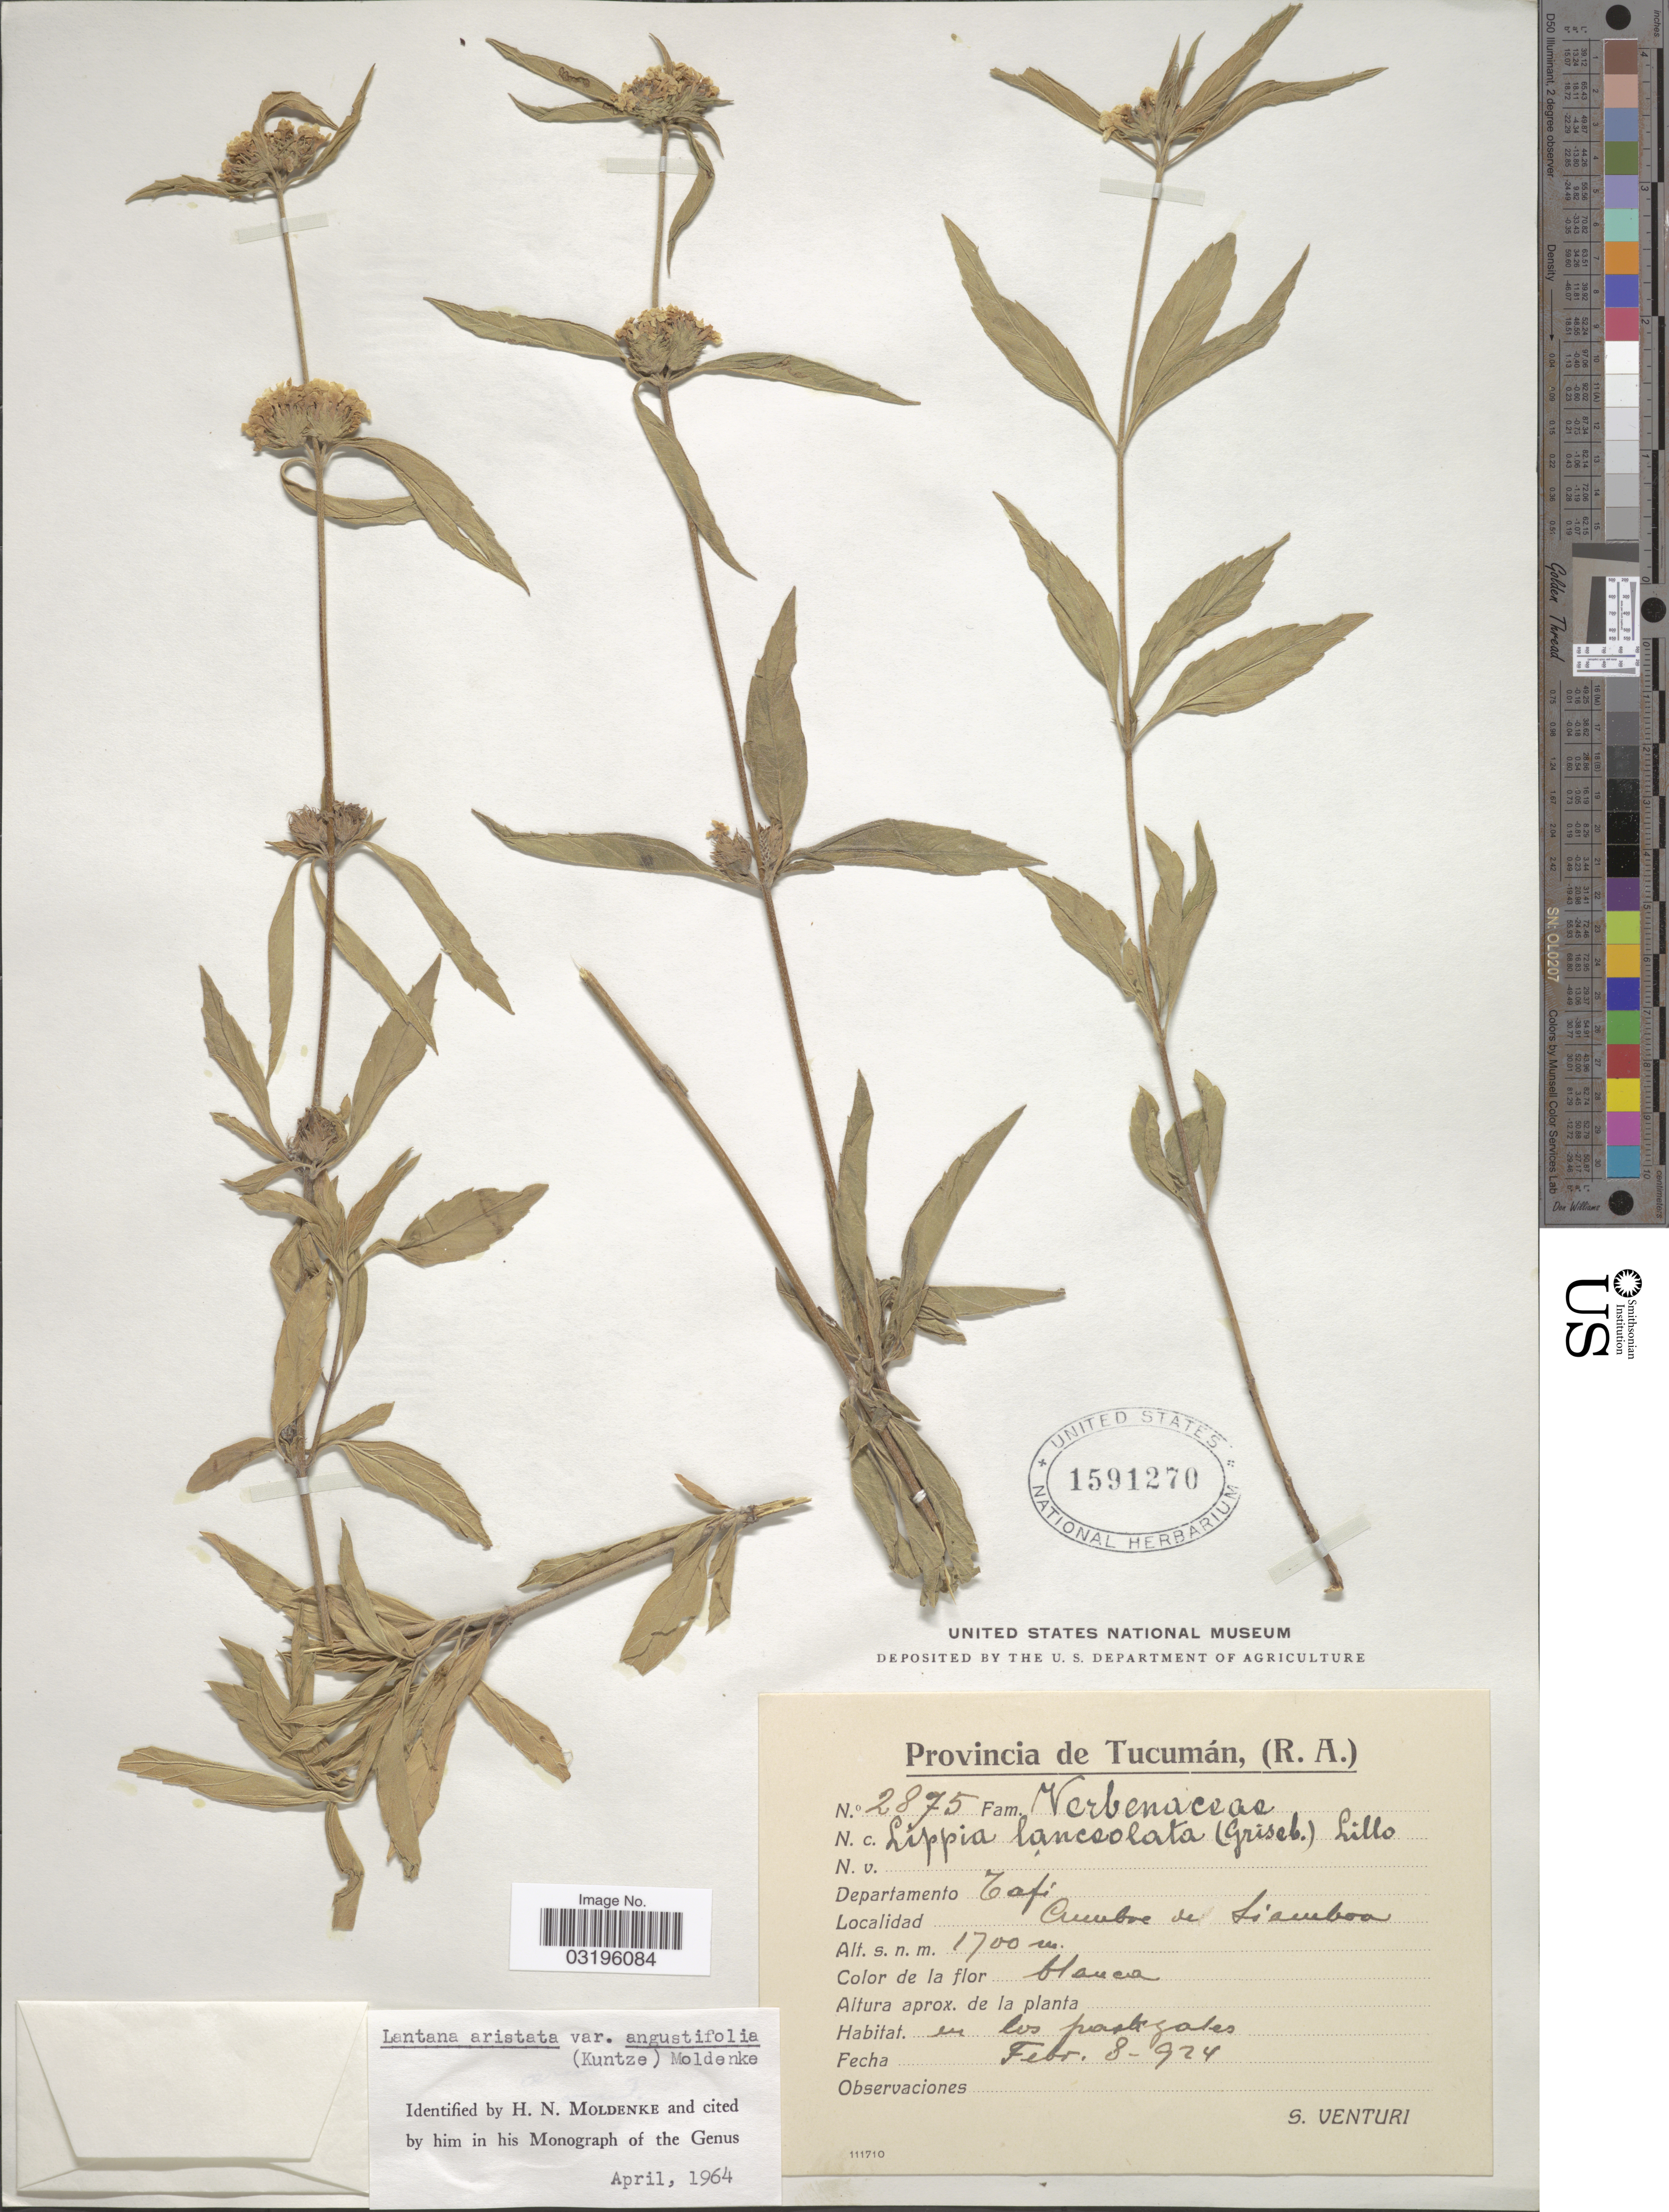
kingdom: Plantae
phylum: Tracheophyta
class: Magnoliopsida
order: Lamiales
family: Verbenaceae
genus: Lantana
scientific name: Lantana aristata var. angustifolia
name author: Moldenke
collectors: S. Venturi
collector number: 2875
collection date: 1924-02-08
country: Argentina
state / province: Tucuman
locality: Departamento Tafi. Cumbre de Siambon.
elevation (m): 1700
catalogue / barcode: US 1591270